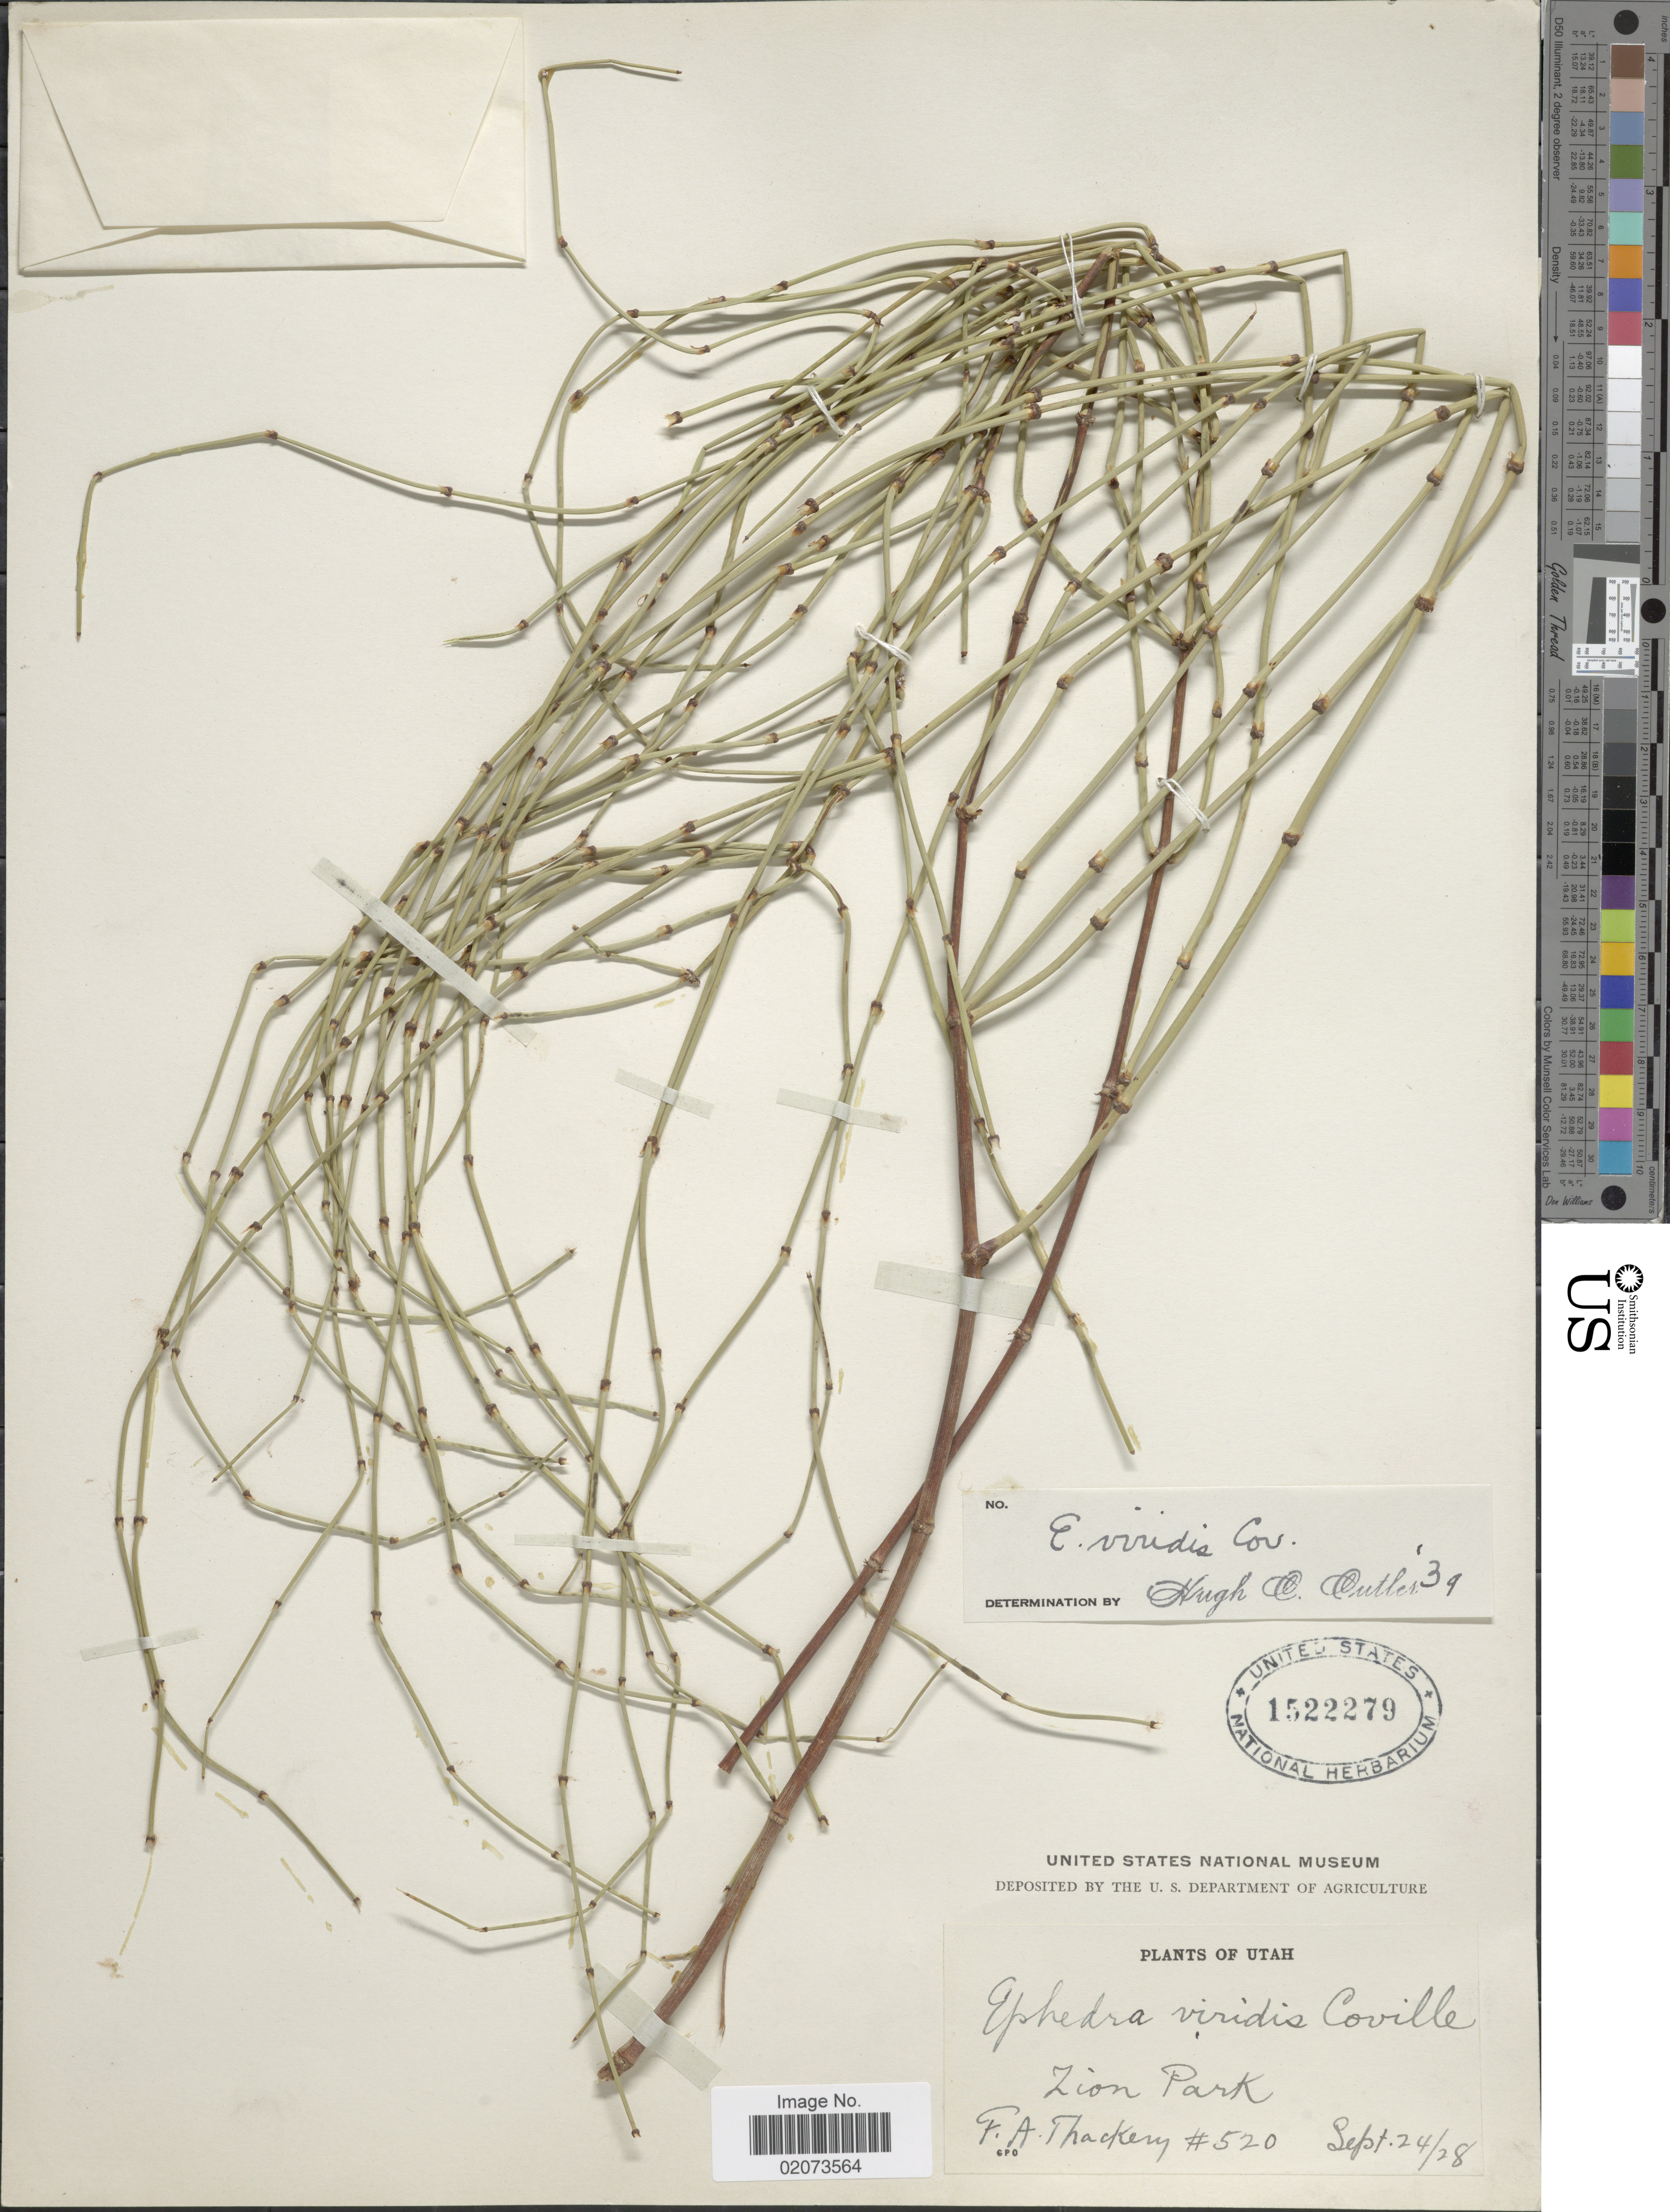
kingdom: Plantae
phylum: Tracheophyta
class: Gnetopsida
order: Ephedrales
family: Ephedraceae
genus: Ephedra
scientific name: Ephedra viridis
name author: Coville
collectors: F. Thackery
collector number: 520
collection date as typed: Transcribed d/m/y: 24/9/28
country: United States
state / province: Utah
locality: Zion Park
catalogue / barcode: US 1522279